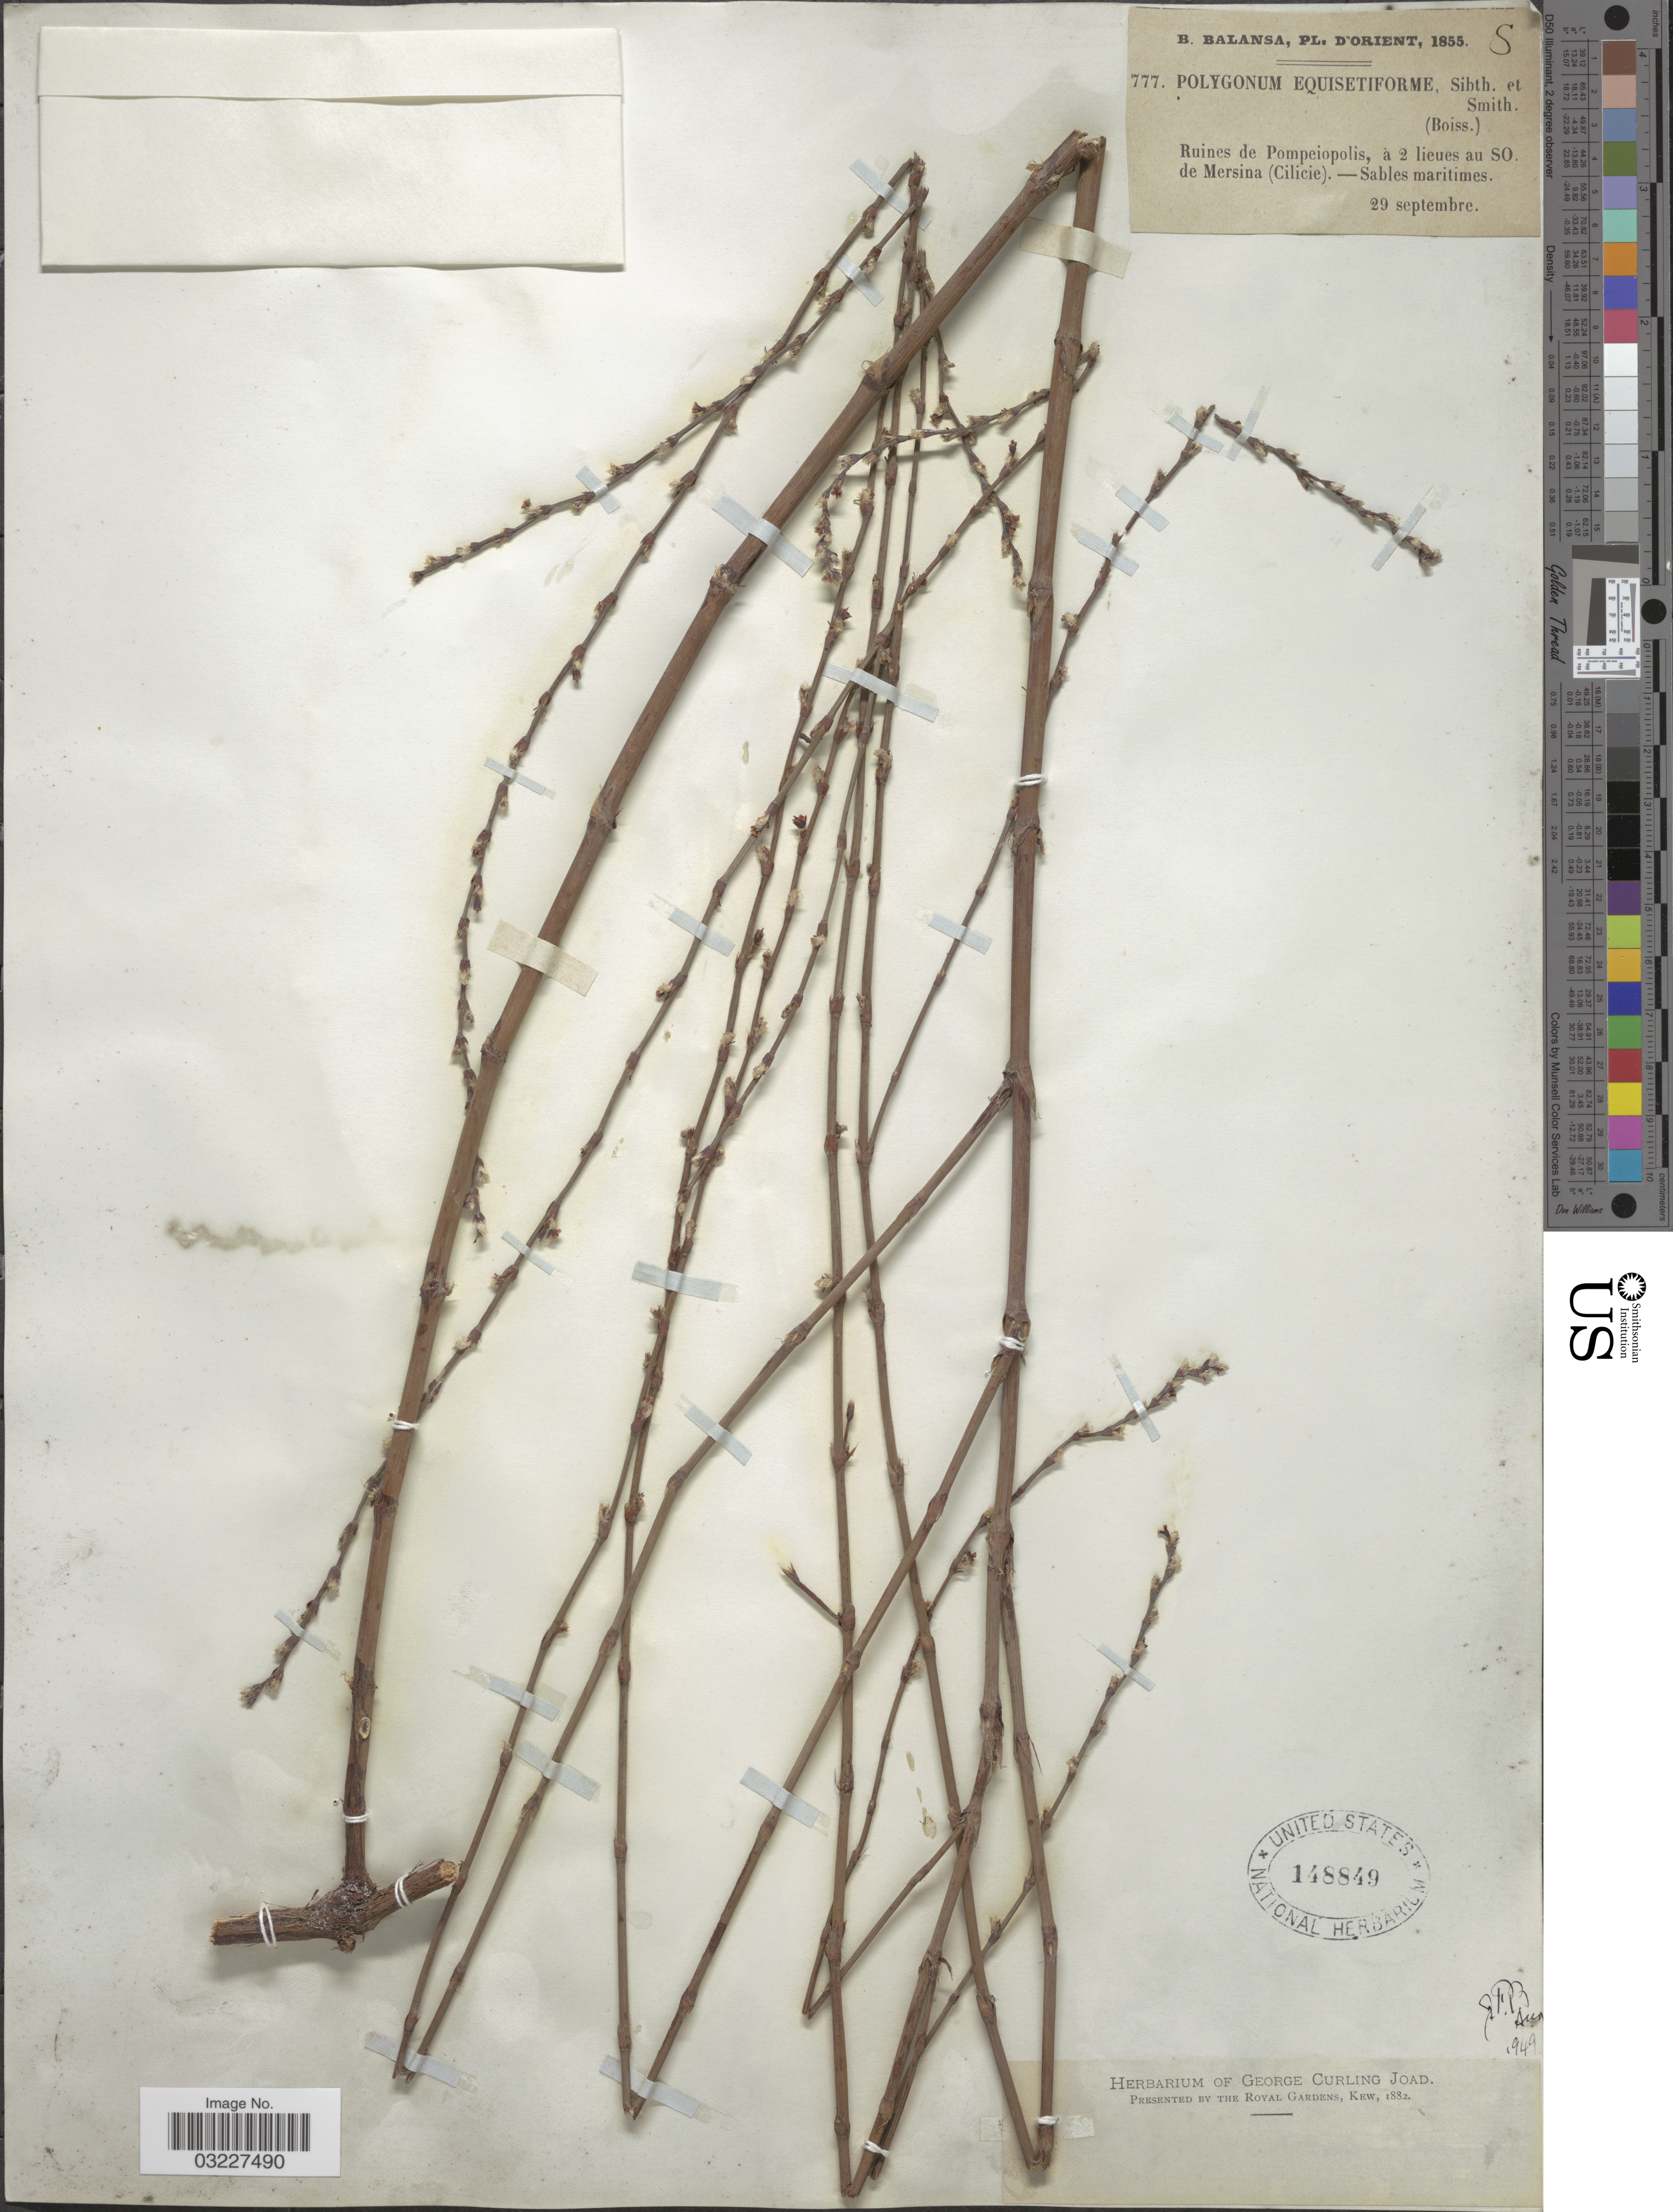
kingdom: Plantae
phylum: Tracheophyta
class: Magnoliopsida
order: Caryophyllales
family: Polygonaceae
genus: Polygonum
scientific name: Polygonum equisetiforme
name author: Sm.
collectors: B. Balansa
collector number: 777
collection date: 1855-09-29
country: Turkey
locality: D'Orient, Ruines de Pompeiopolis, a 2 lieues au SO. de Mersina (Cilicie).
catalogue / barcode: US 148849